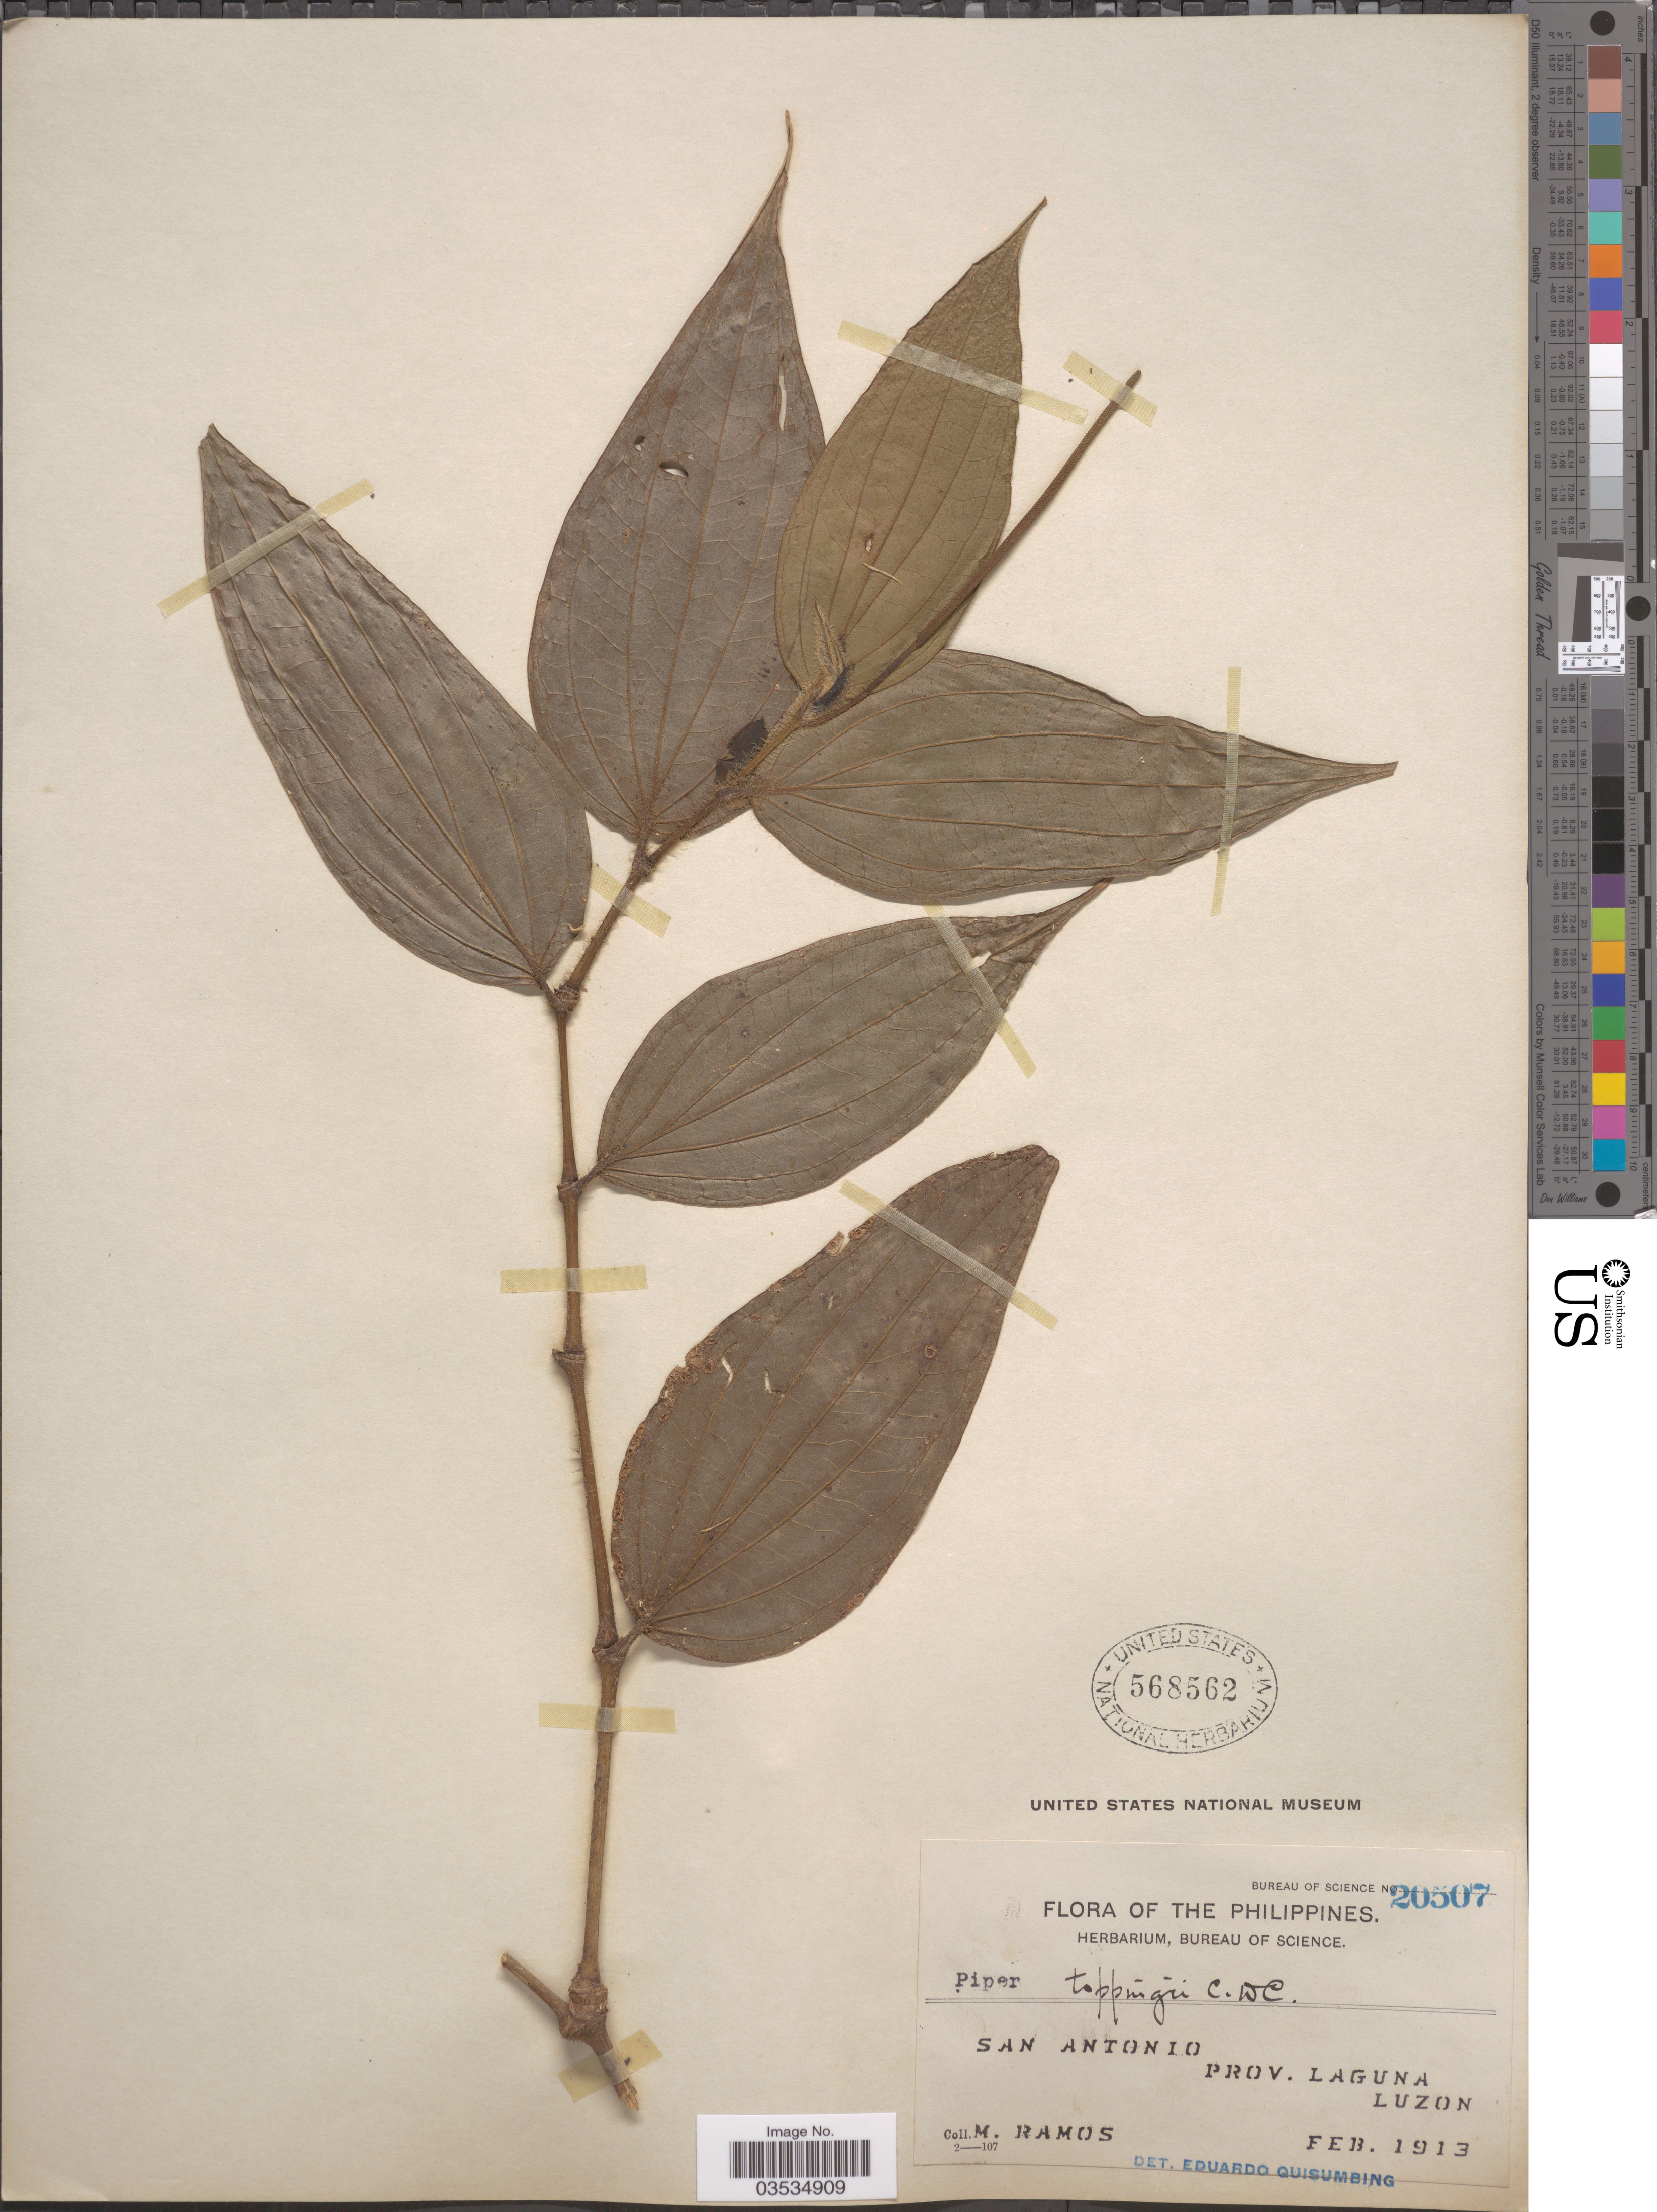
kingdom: Plantae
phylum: Tracheophyta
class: Magnoliopsida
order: Piperales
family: Piperaceae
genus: Piper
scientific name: Piper toppingii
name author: C. DC. in Elmer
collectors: M. Ramos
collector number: Bureau of Science 20507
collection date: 1913-02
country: Philippines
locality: San Antonio. Prov. Laguna. Luzon.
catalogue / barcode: US 568562